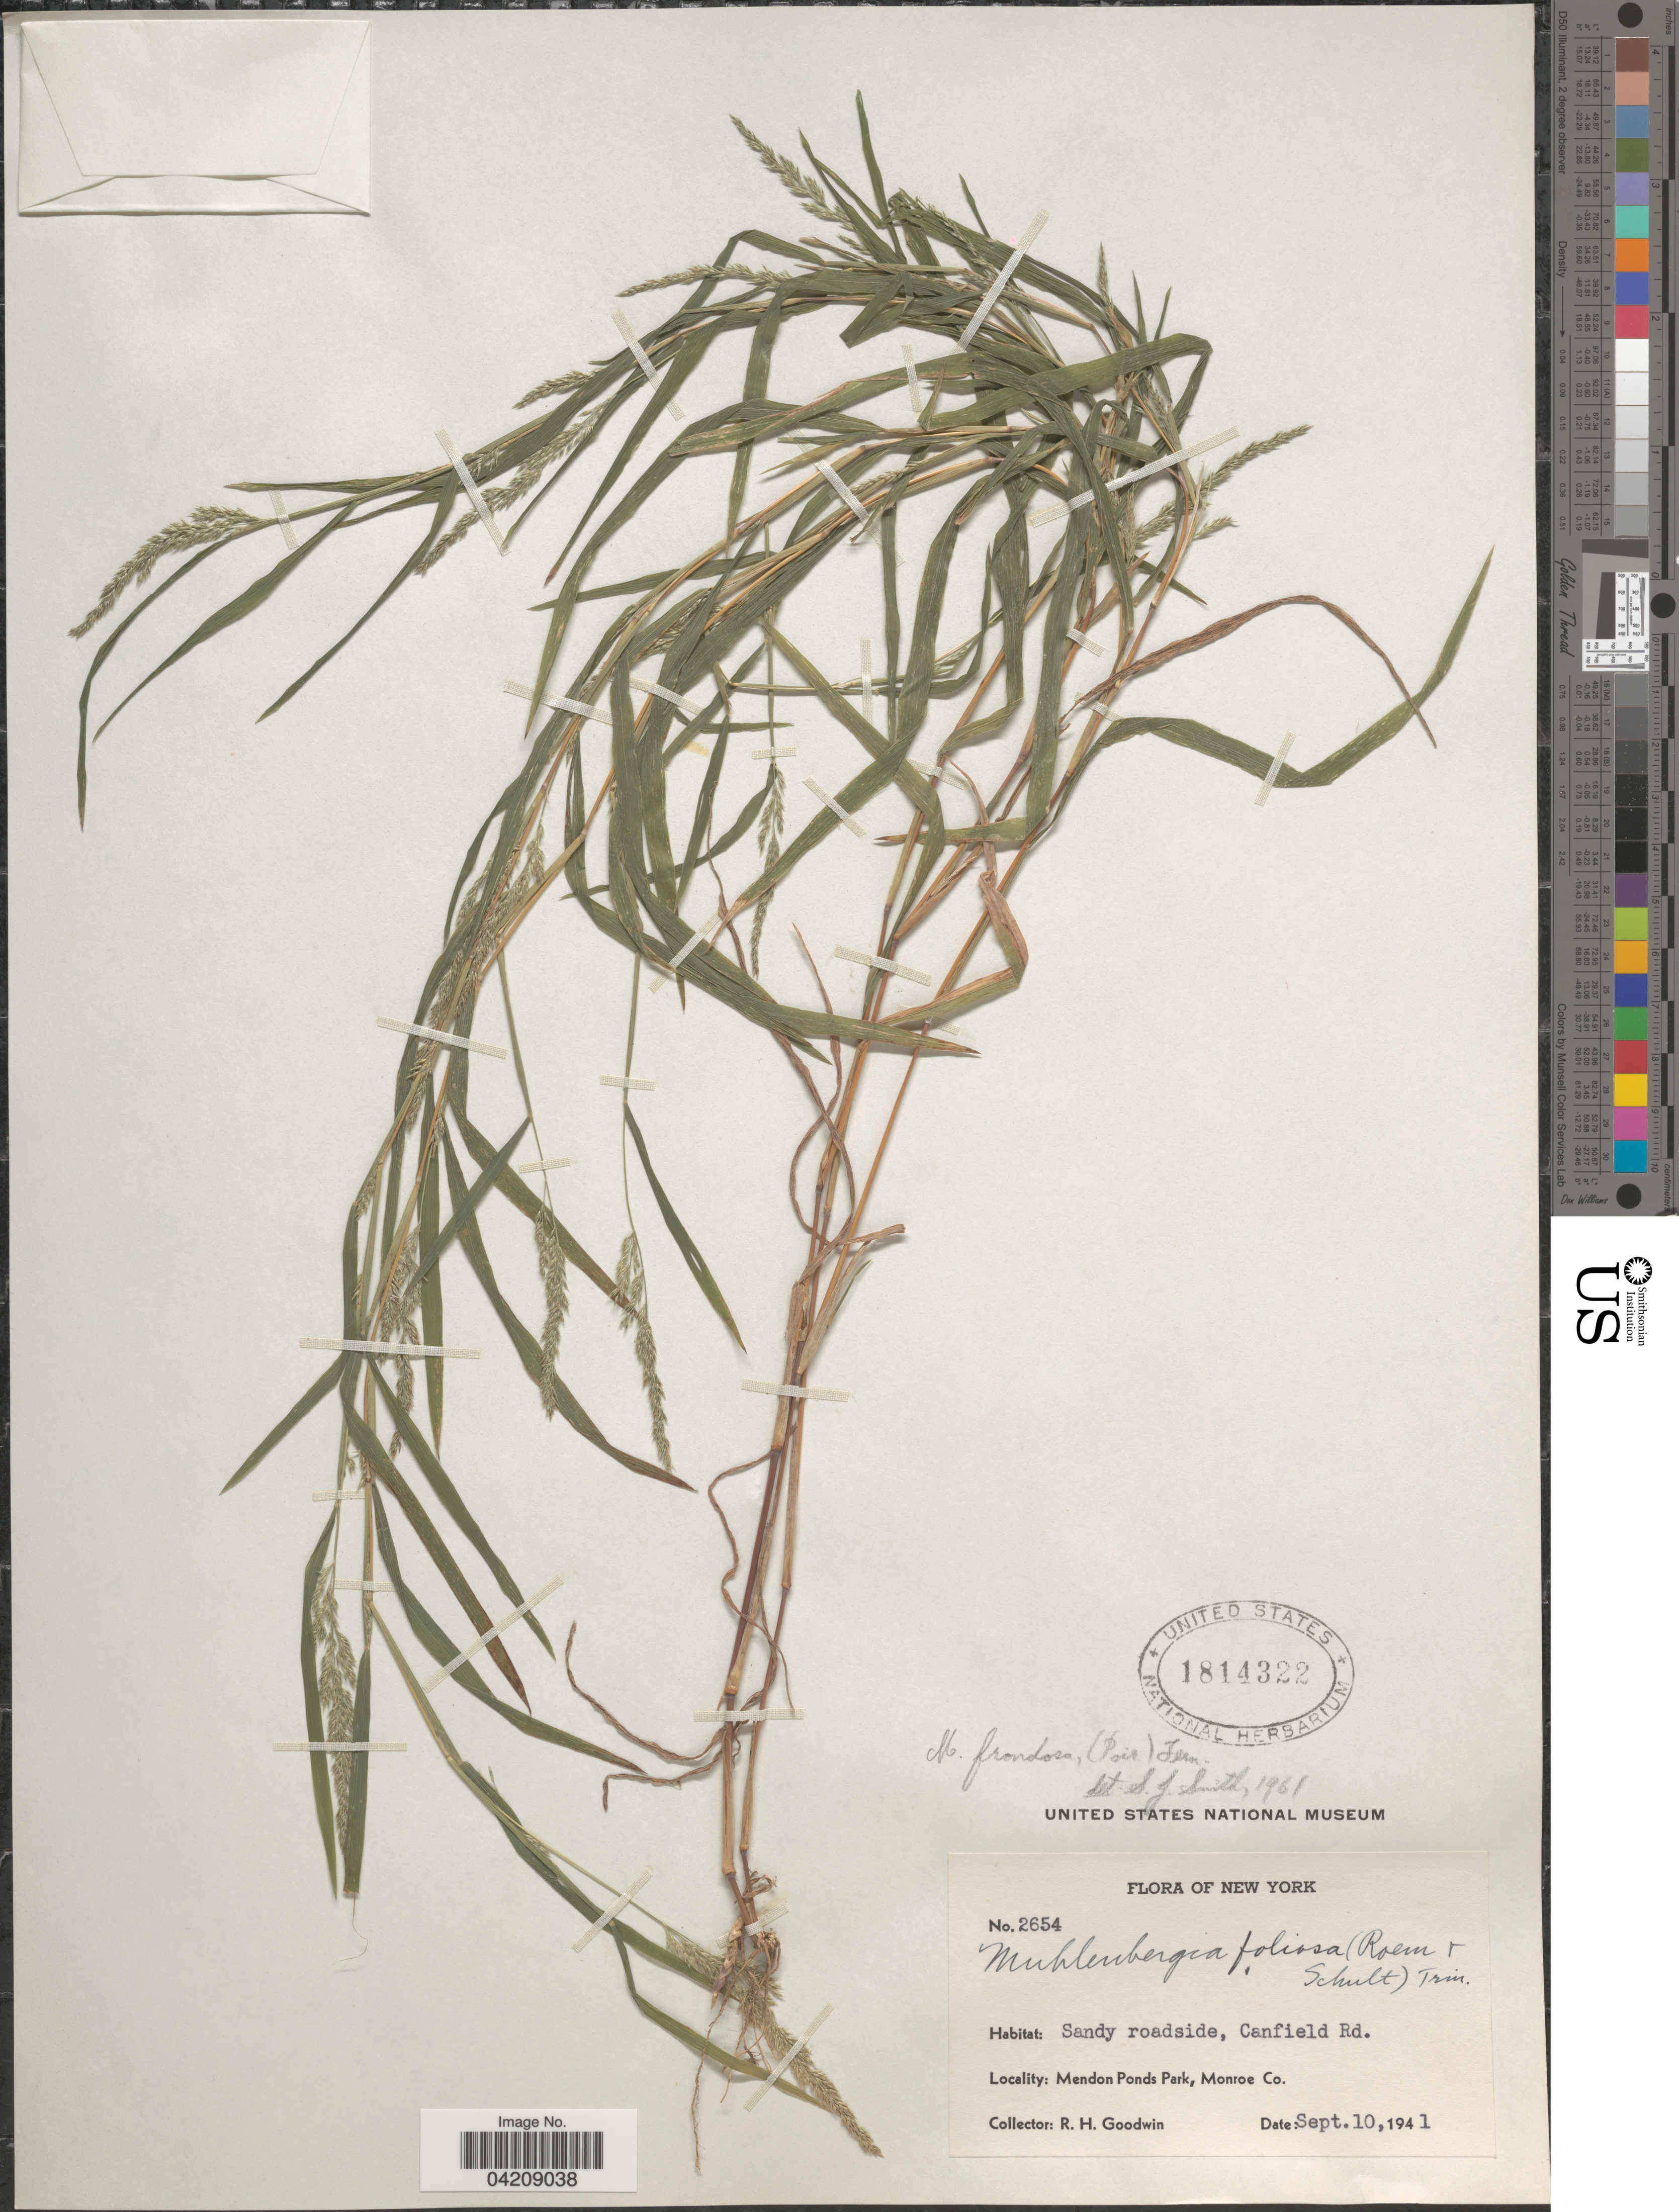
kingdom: Plantae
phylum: Tracheophyta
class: Liliopsida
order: Poales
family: Poaceae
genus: Muhlenbergia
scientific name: Muhlenbergia frondosa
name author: (Poir.) Fernald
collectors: R. Goodwin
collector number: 2654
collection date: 1941-09-10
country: United States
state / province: New York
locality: Sandy roadside, Canfield Rd. Mendon Ponds Park, Monroe Co.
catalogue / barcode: US 1814322